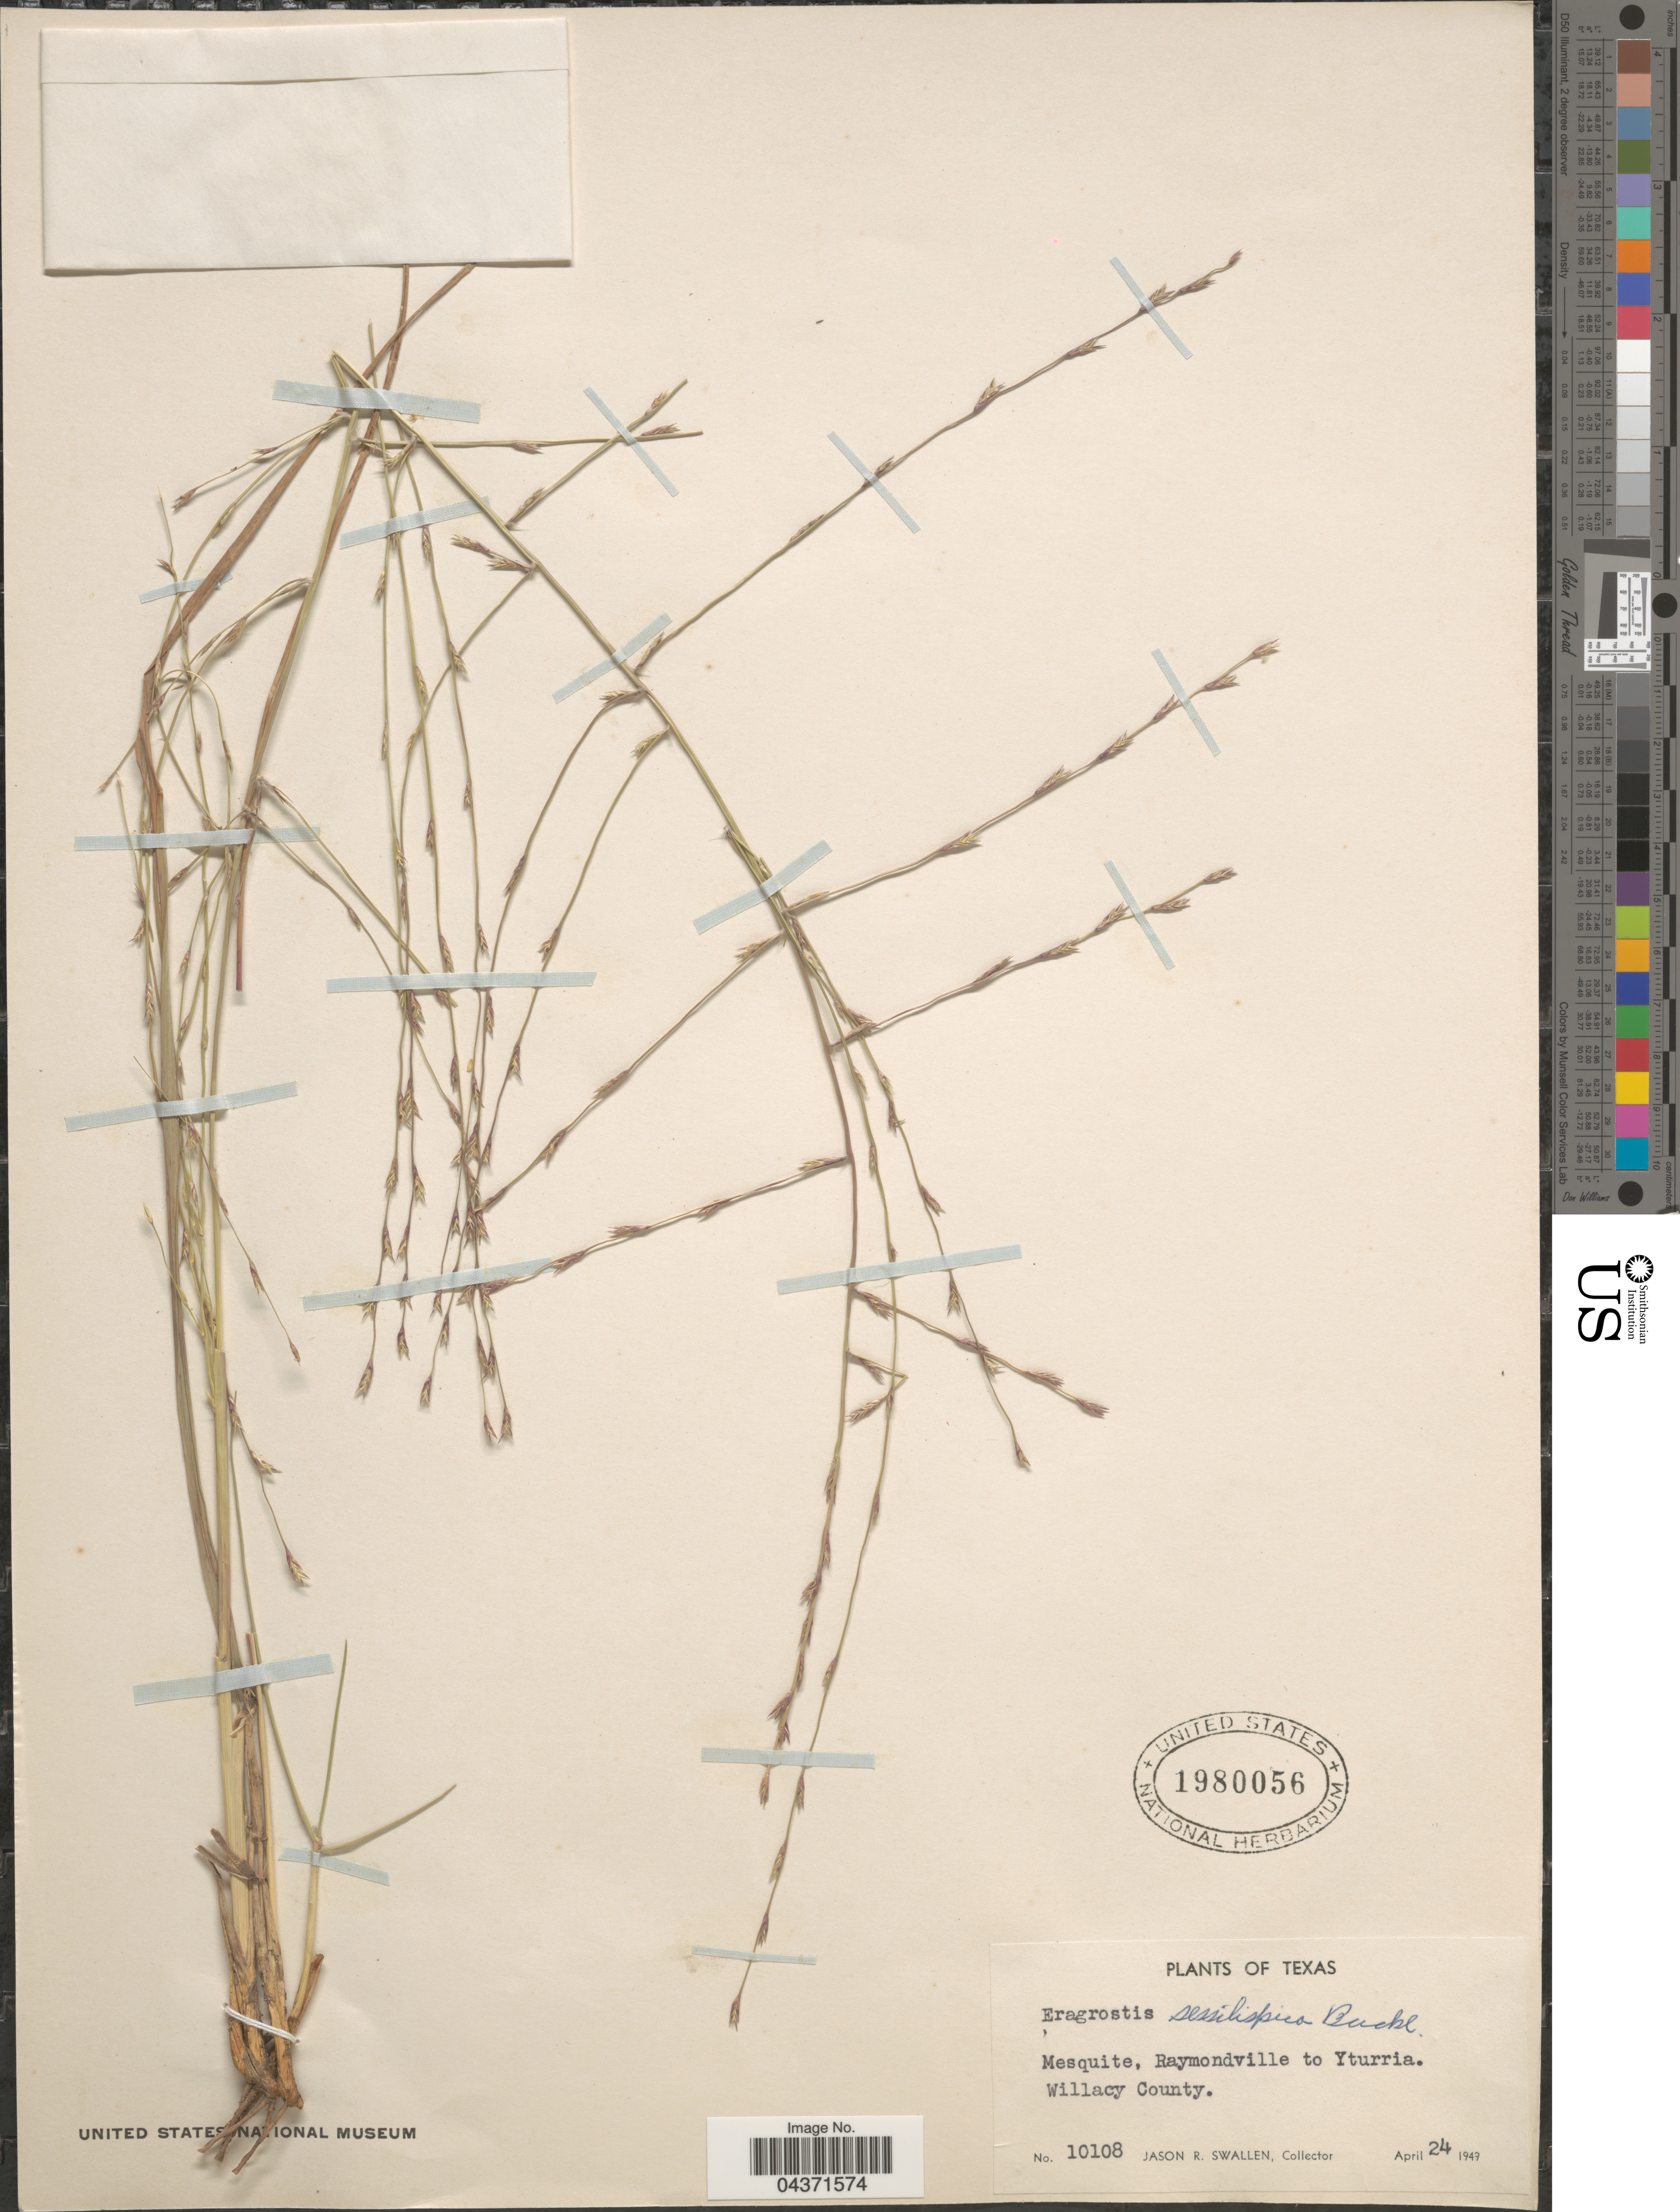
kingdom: Plantae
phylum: Tracheophyta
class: Liliopsida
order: Poales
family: Poaceae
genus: Eragrostis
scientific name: Eragrostis sessilispica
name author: Buckley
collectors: J. R. Swallen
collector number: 10108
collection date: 1949-04-24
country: United States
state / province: Texas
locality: Mesquite, Raymondville to Yturria. Willacy County.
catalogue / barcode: US 1980056